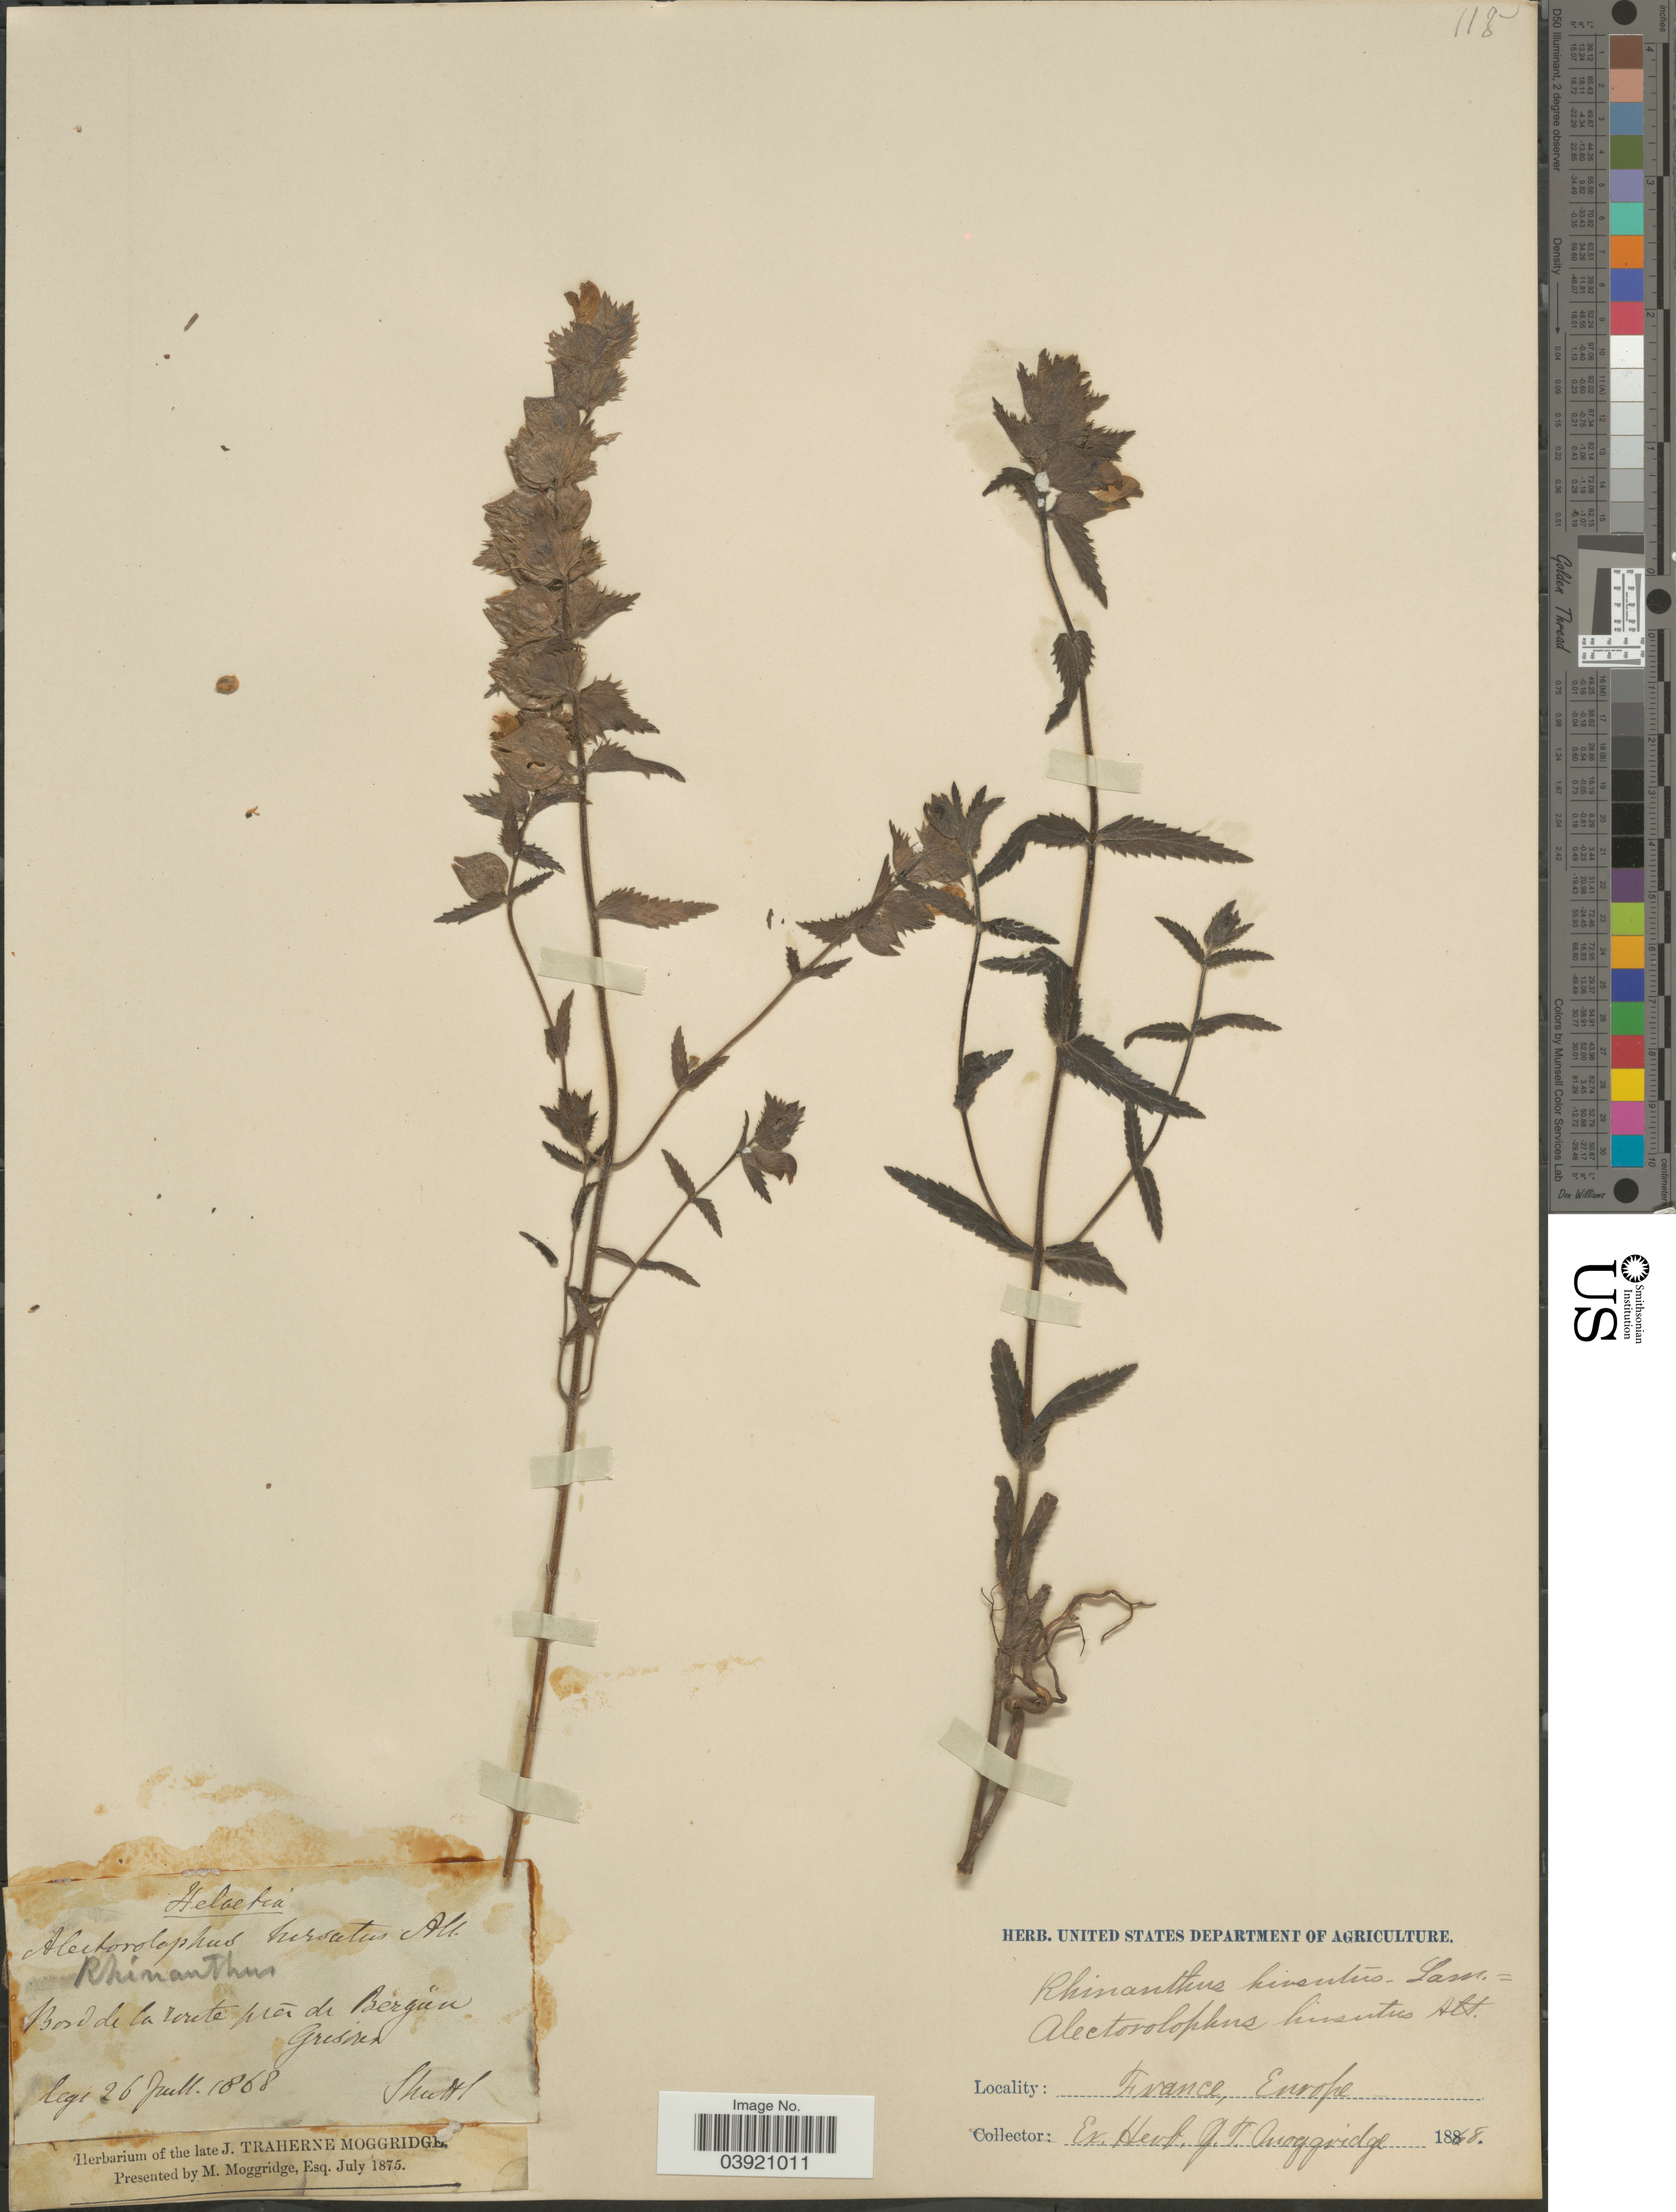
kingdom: Plantae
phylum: Tracheophyta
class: Magnoliopsida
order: Lamiales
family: Orobanchaceae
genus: Rhinanthus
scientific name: Rhinanthus hirsutus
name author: Lam.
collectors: Shuttl.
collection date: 1868-07-26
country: Switzerland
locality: Bord de la route prés de Bergun Grisons.